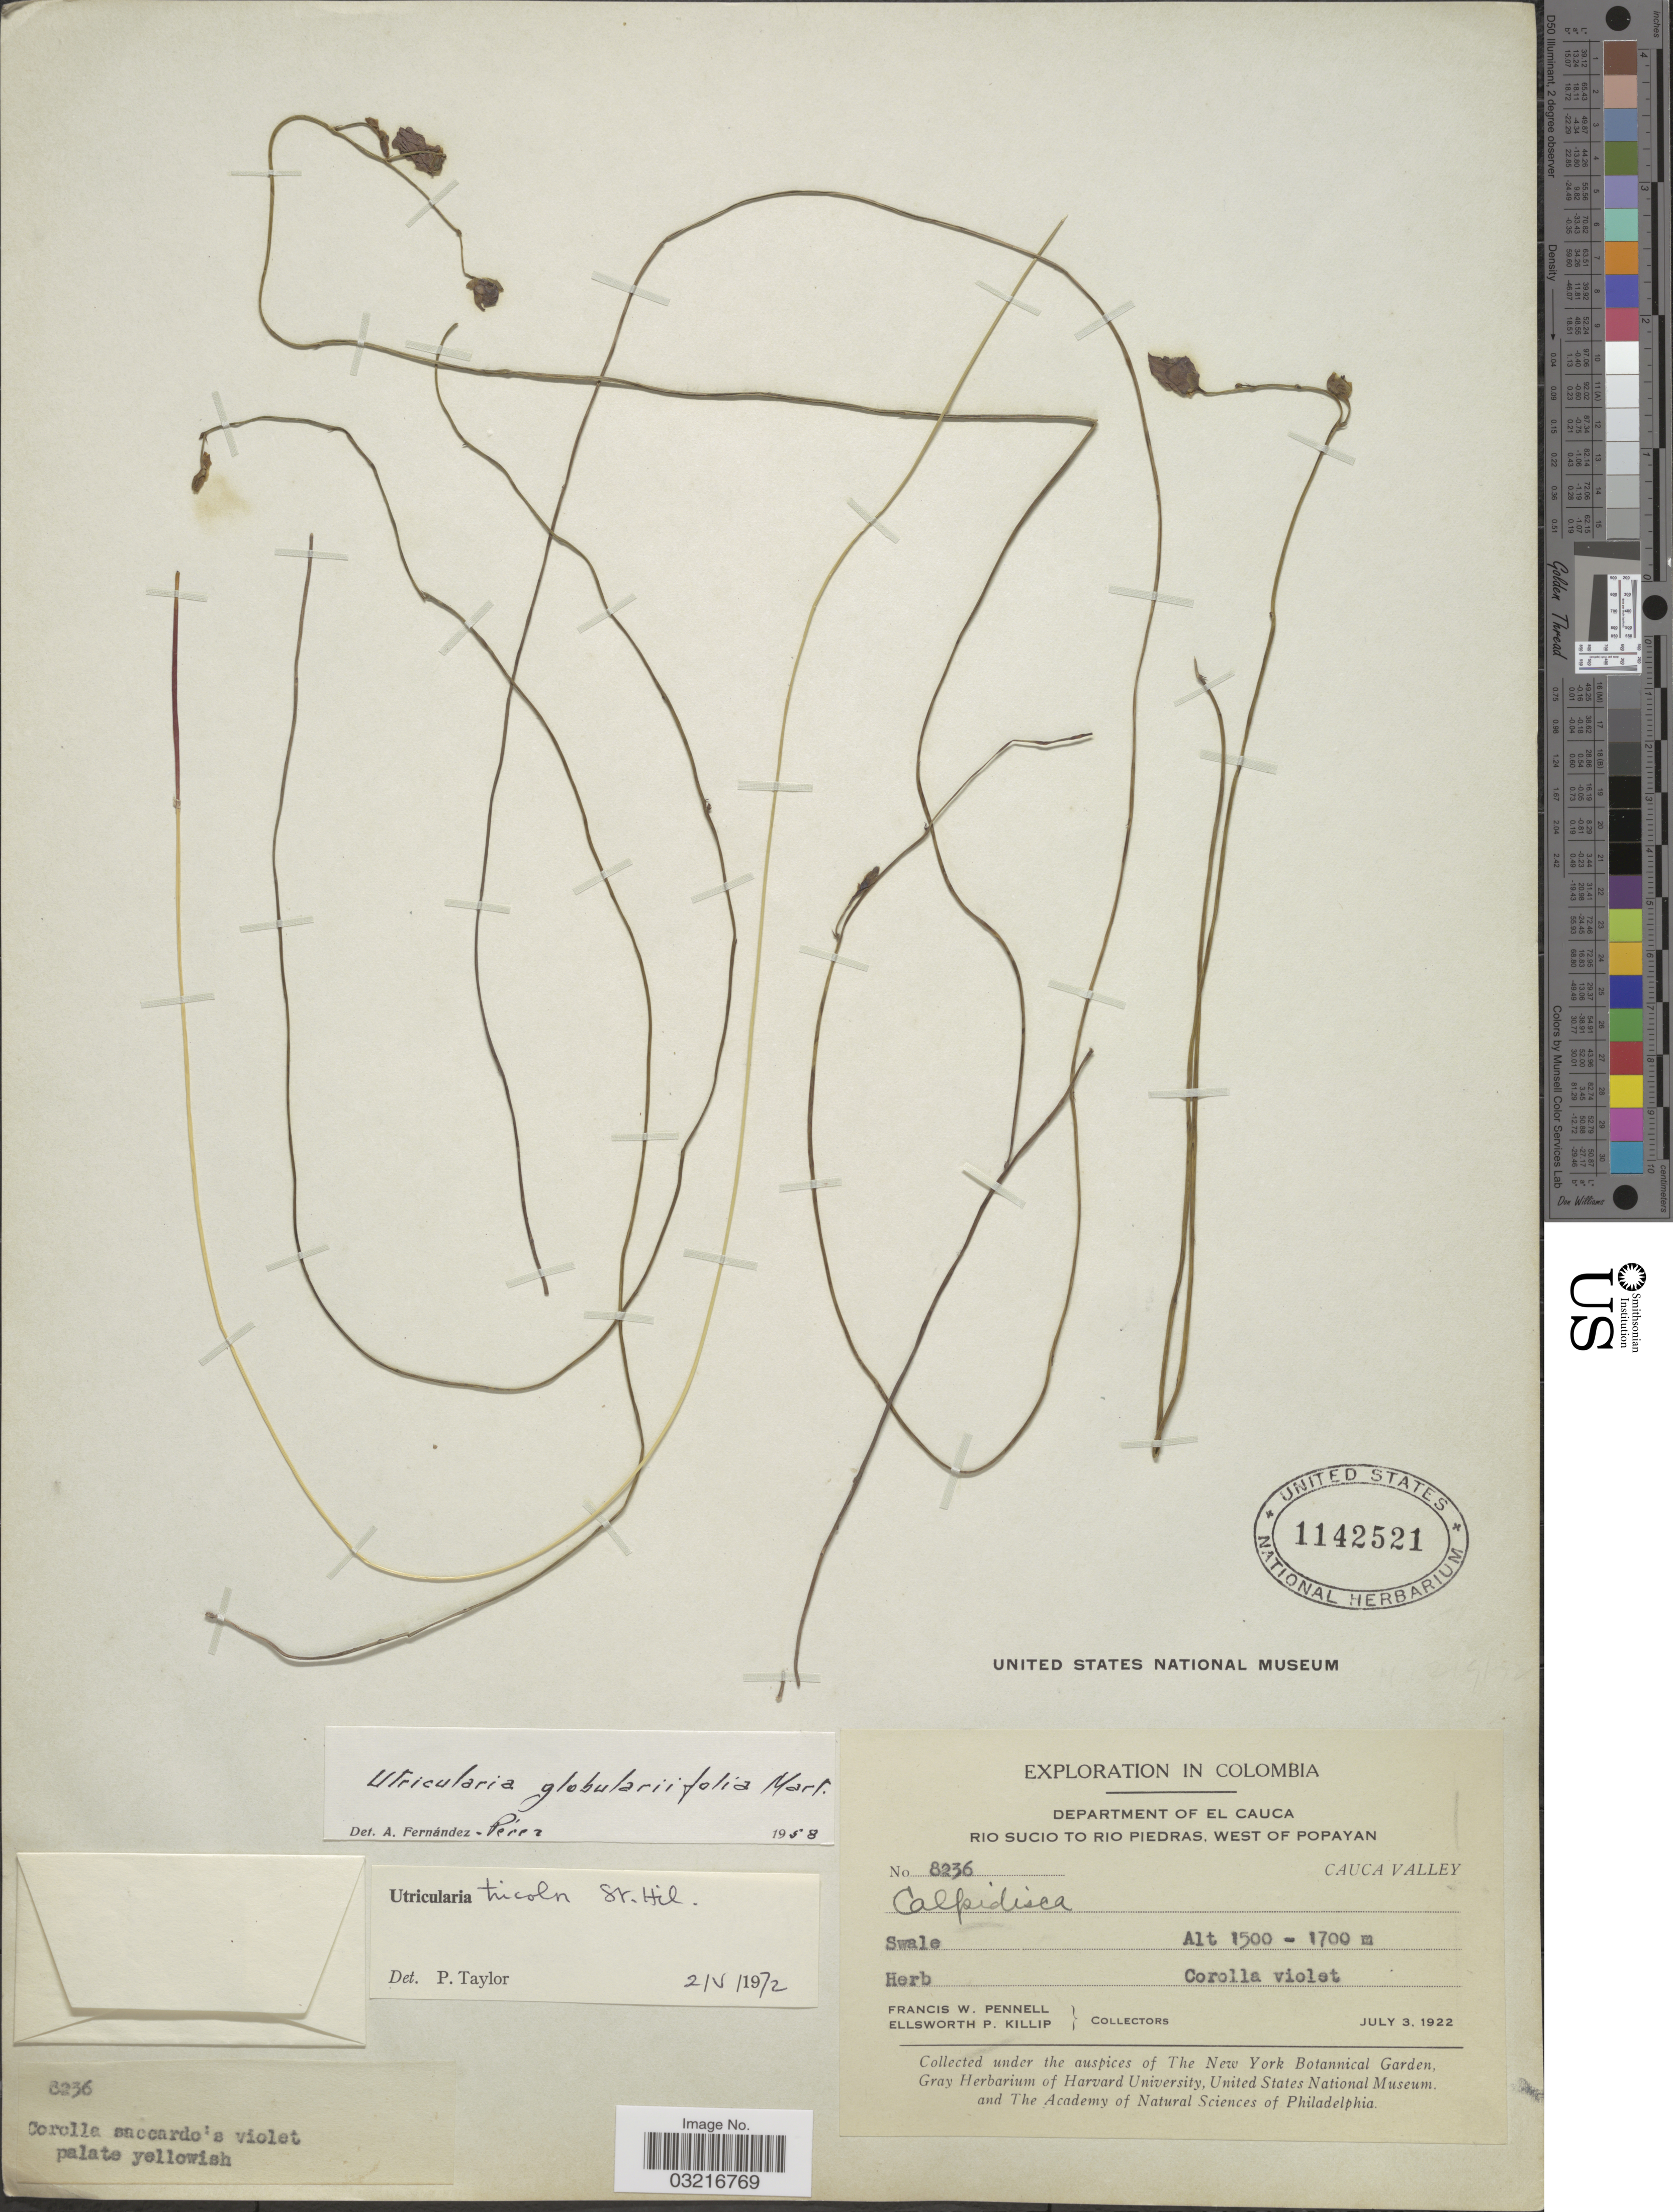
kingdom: Plantae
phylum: Tracheophyta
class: Magnoliopsida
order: Lamiales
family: Lentibulariaceae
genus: Utricularia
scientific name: Utricularia tricolor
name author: A. St.-Hil.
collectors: F. W. Pennell & E. P. Killip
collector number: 8236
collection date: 1922-07-03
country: Colombia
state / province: Cauca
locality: Department of El Cauca, Rio Sucio to Rio Piedras, west of Popayan, Cauca Valley.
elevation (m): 1500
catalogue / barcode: US 1142521